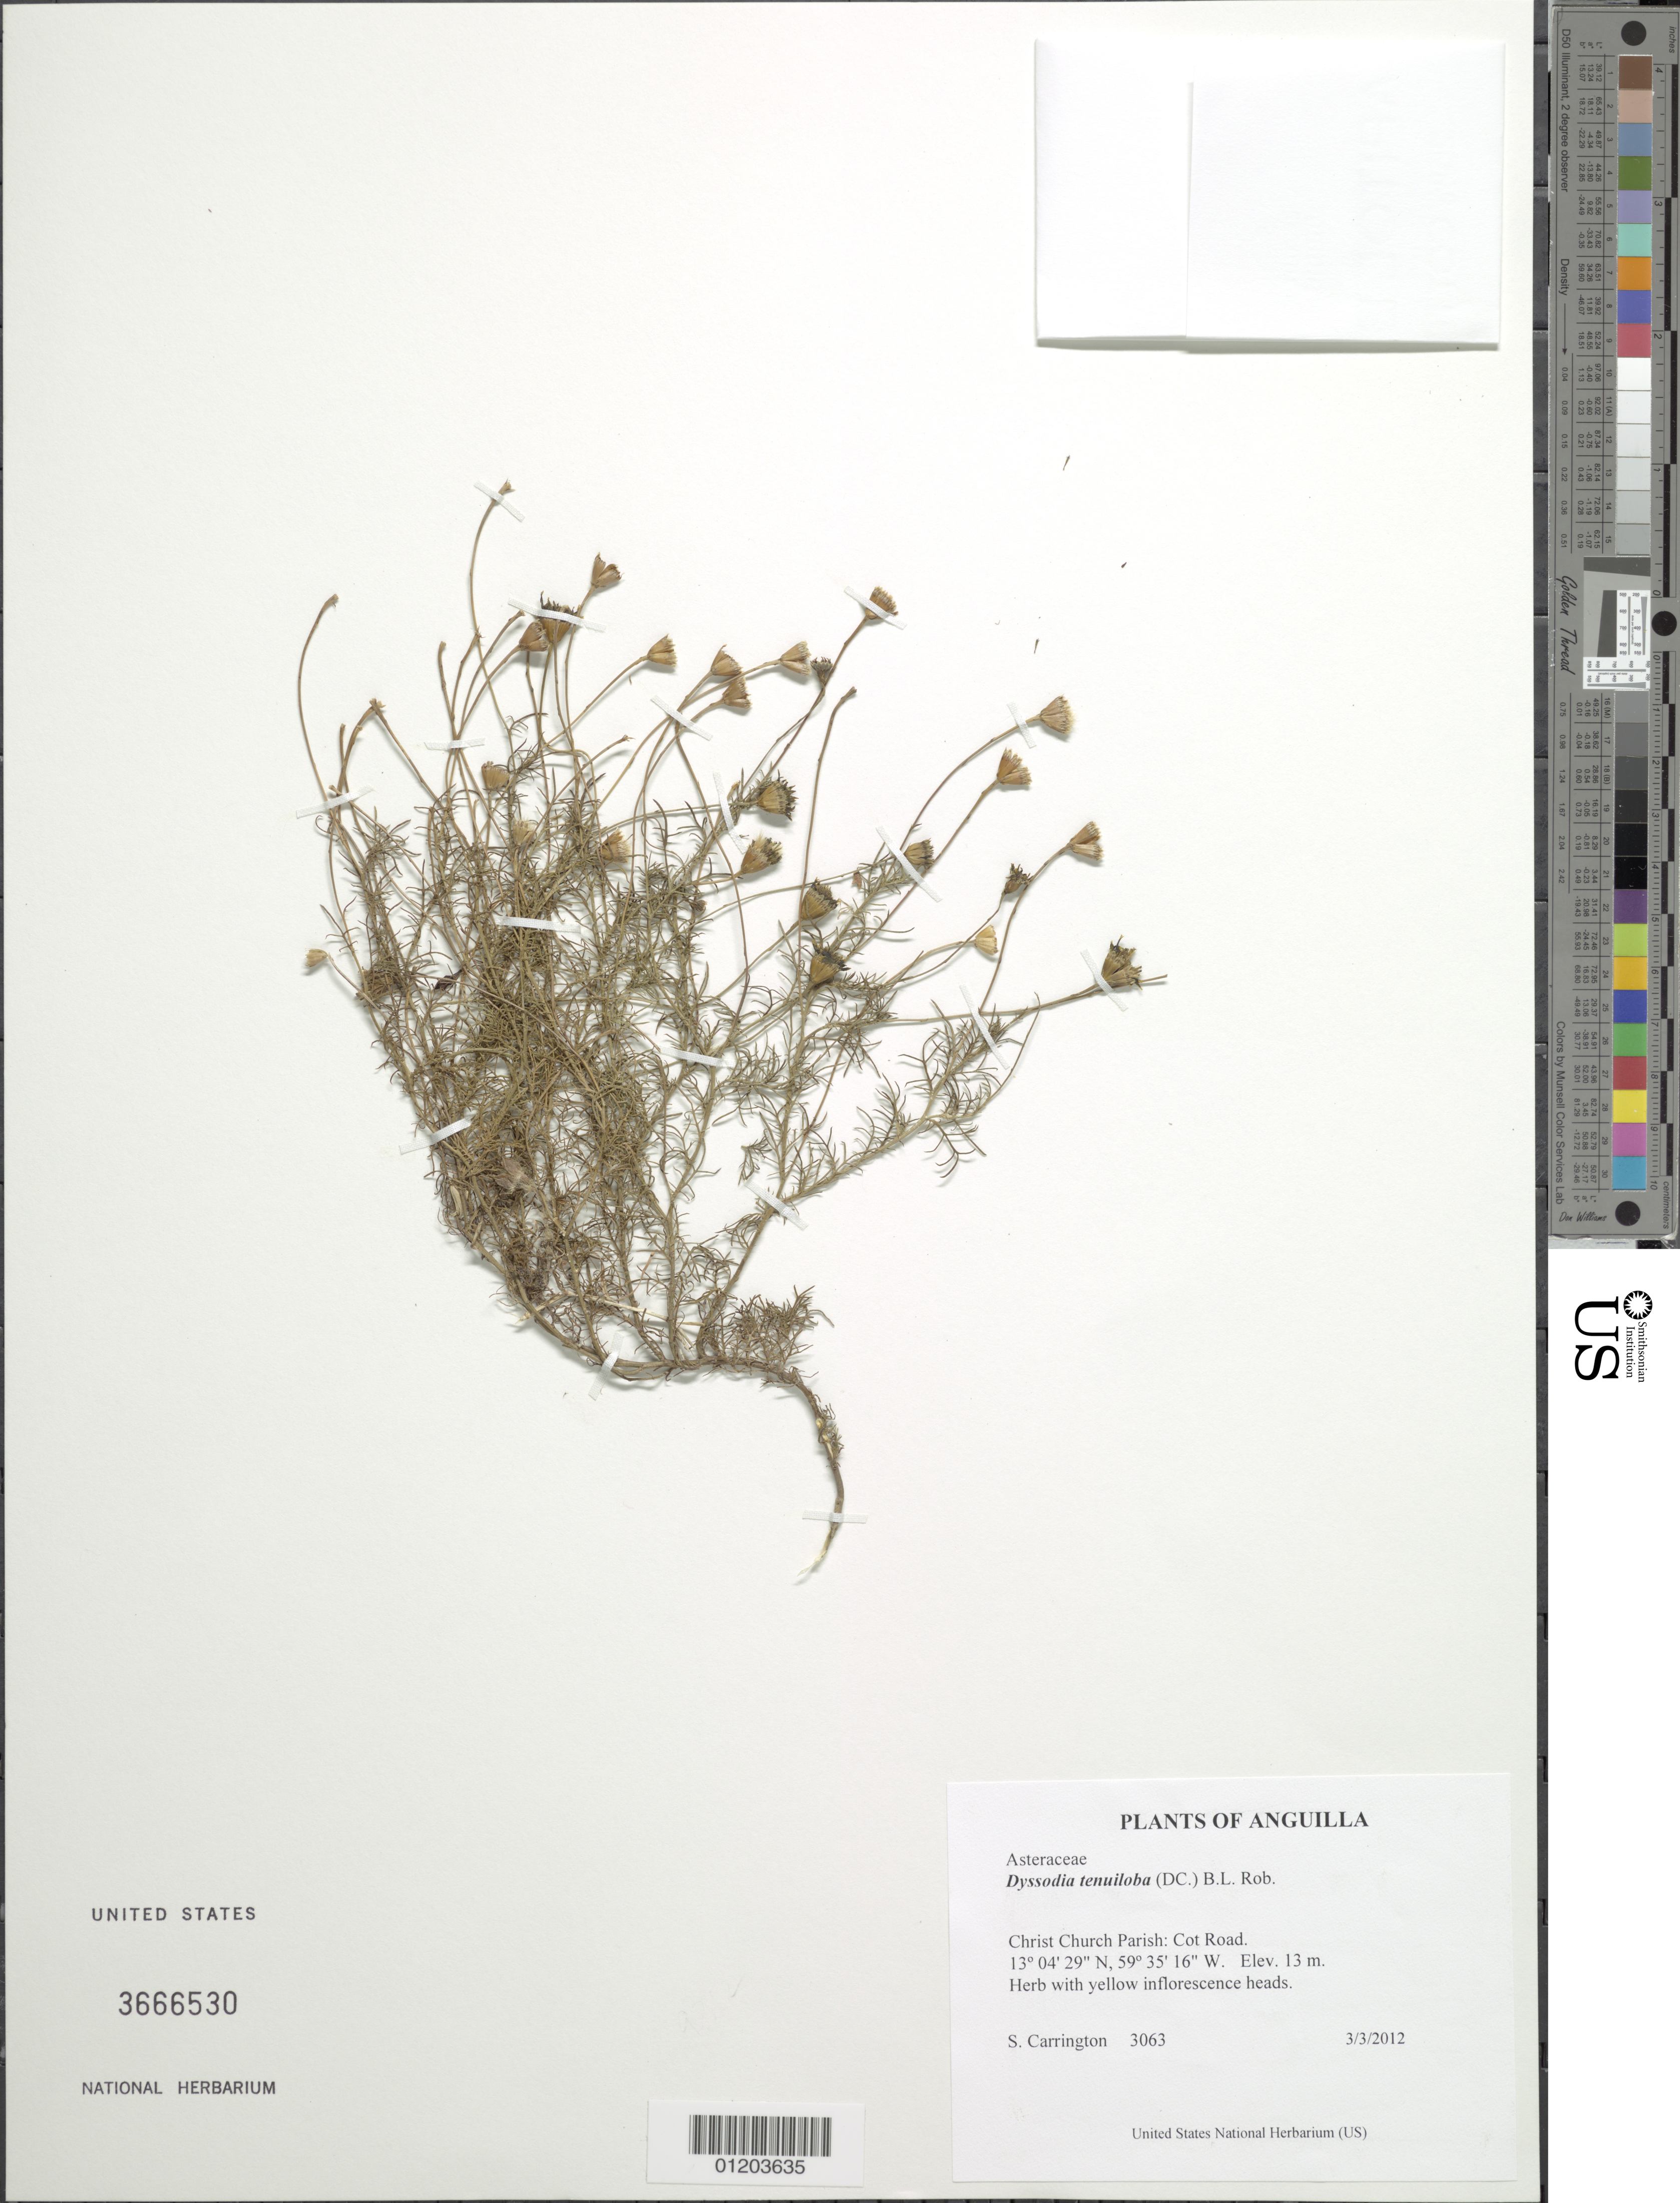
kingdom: Plantae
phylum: Tracheophyta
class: Magnoliopsida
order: Asterales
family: Asteraceae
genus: Dyssodia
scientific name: Dyssodia tenuiloba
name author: (DC.) B.L. Rob.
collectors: C. M. S. Carrington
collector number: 3063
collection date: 2012-03-03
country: Anguilla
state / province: Christ Church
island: Anguilla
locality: Cot Road.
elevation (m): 13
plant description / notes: Note: The number sequence looks like the date should be the year 2013, but label says 2012.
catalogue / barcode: US 3666530